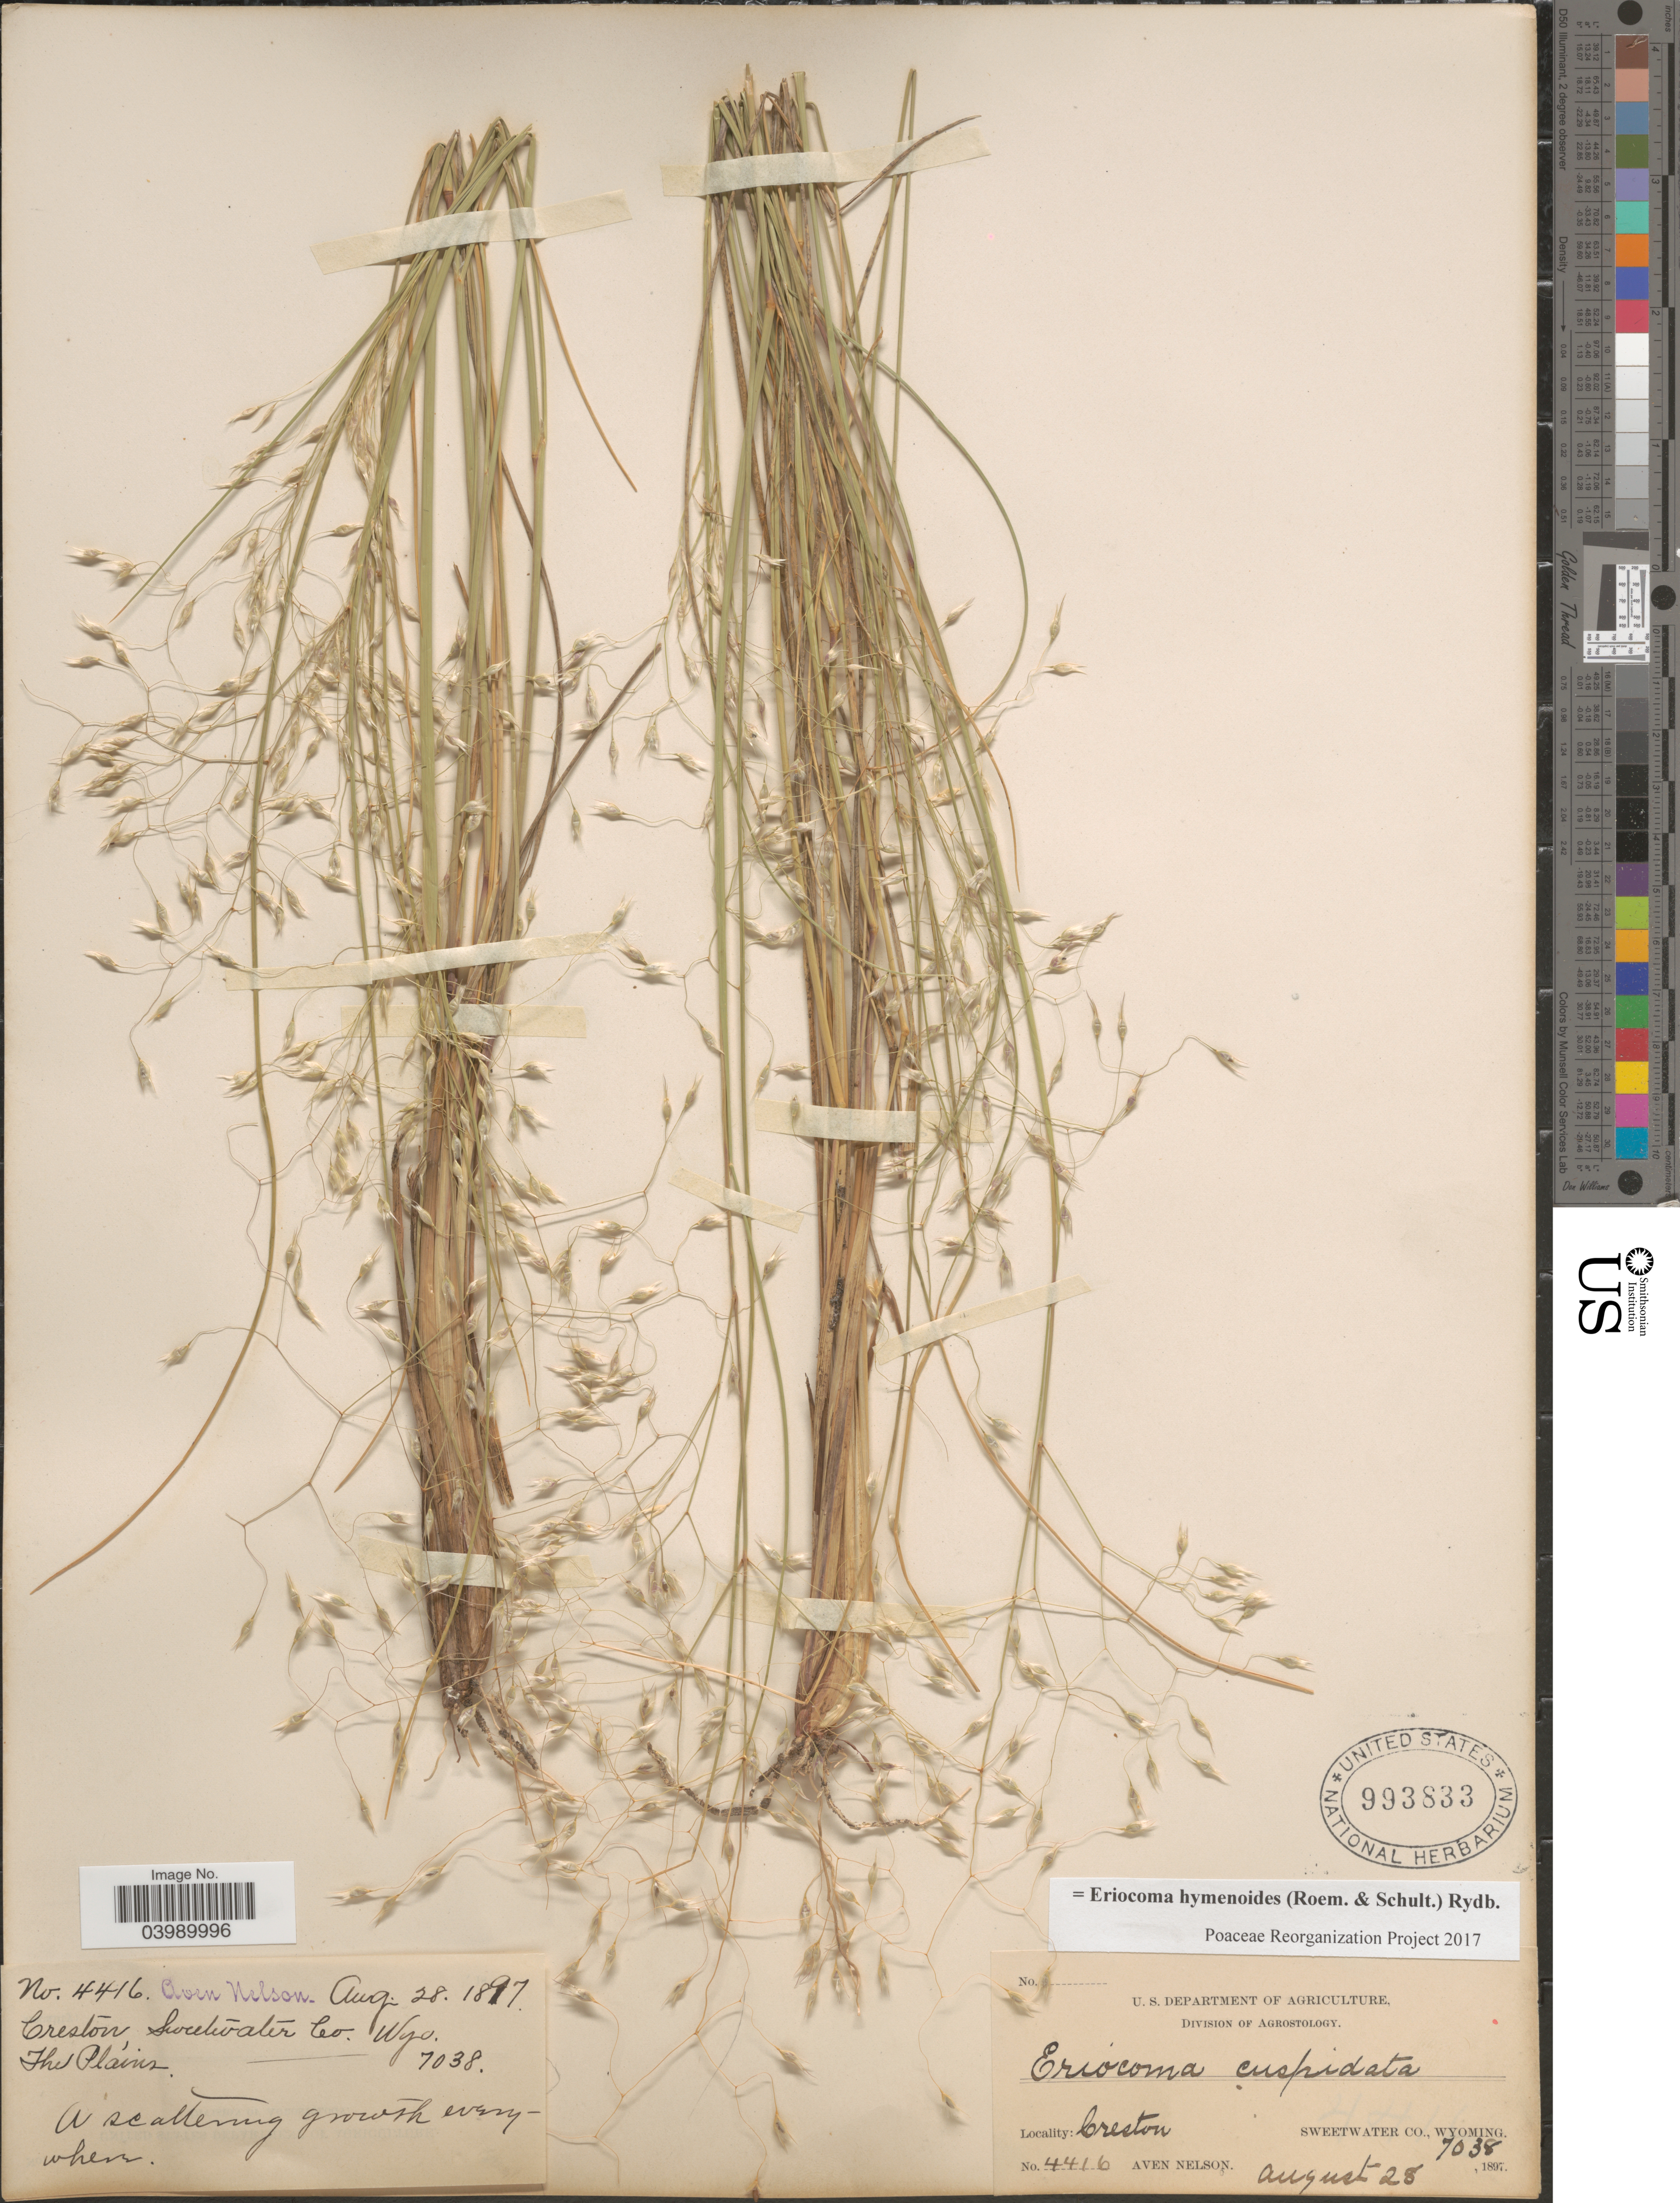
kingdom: Plantae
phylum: Tracheophyta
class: Liliopsida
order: Poales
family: Poaceae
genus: Eriocoma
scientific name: Eriocoma hymenoides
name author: (Roem. & Schult.) Rydb.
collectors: A. Nelson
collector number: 4416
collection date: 1897-08-28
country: United States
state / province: Wyoming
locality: Creston, Sweetwater Co. The Plains.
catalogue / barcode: US 993833